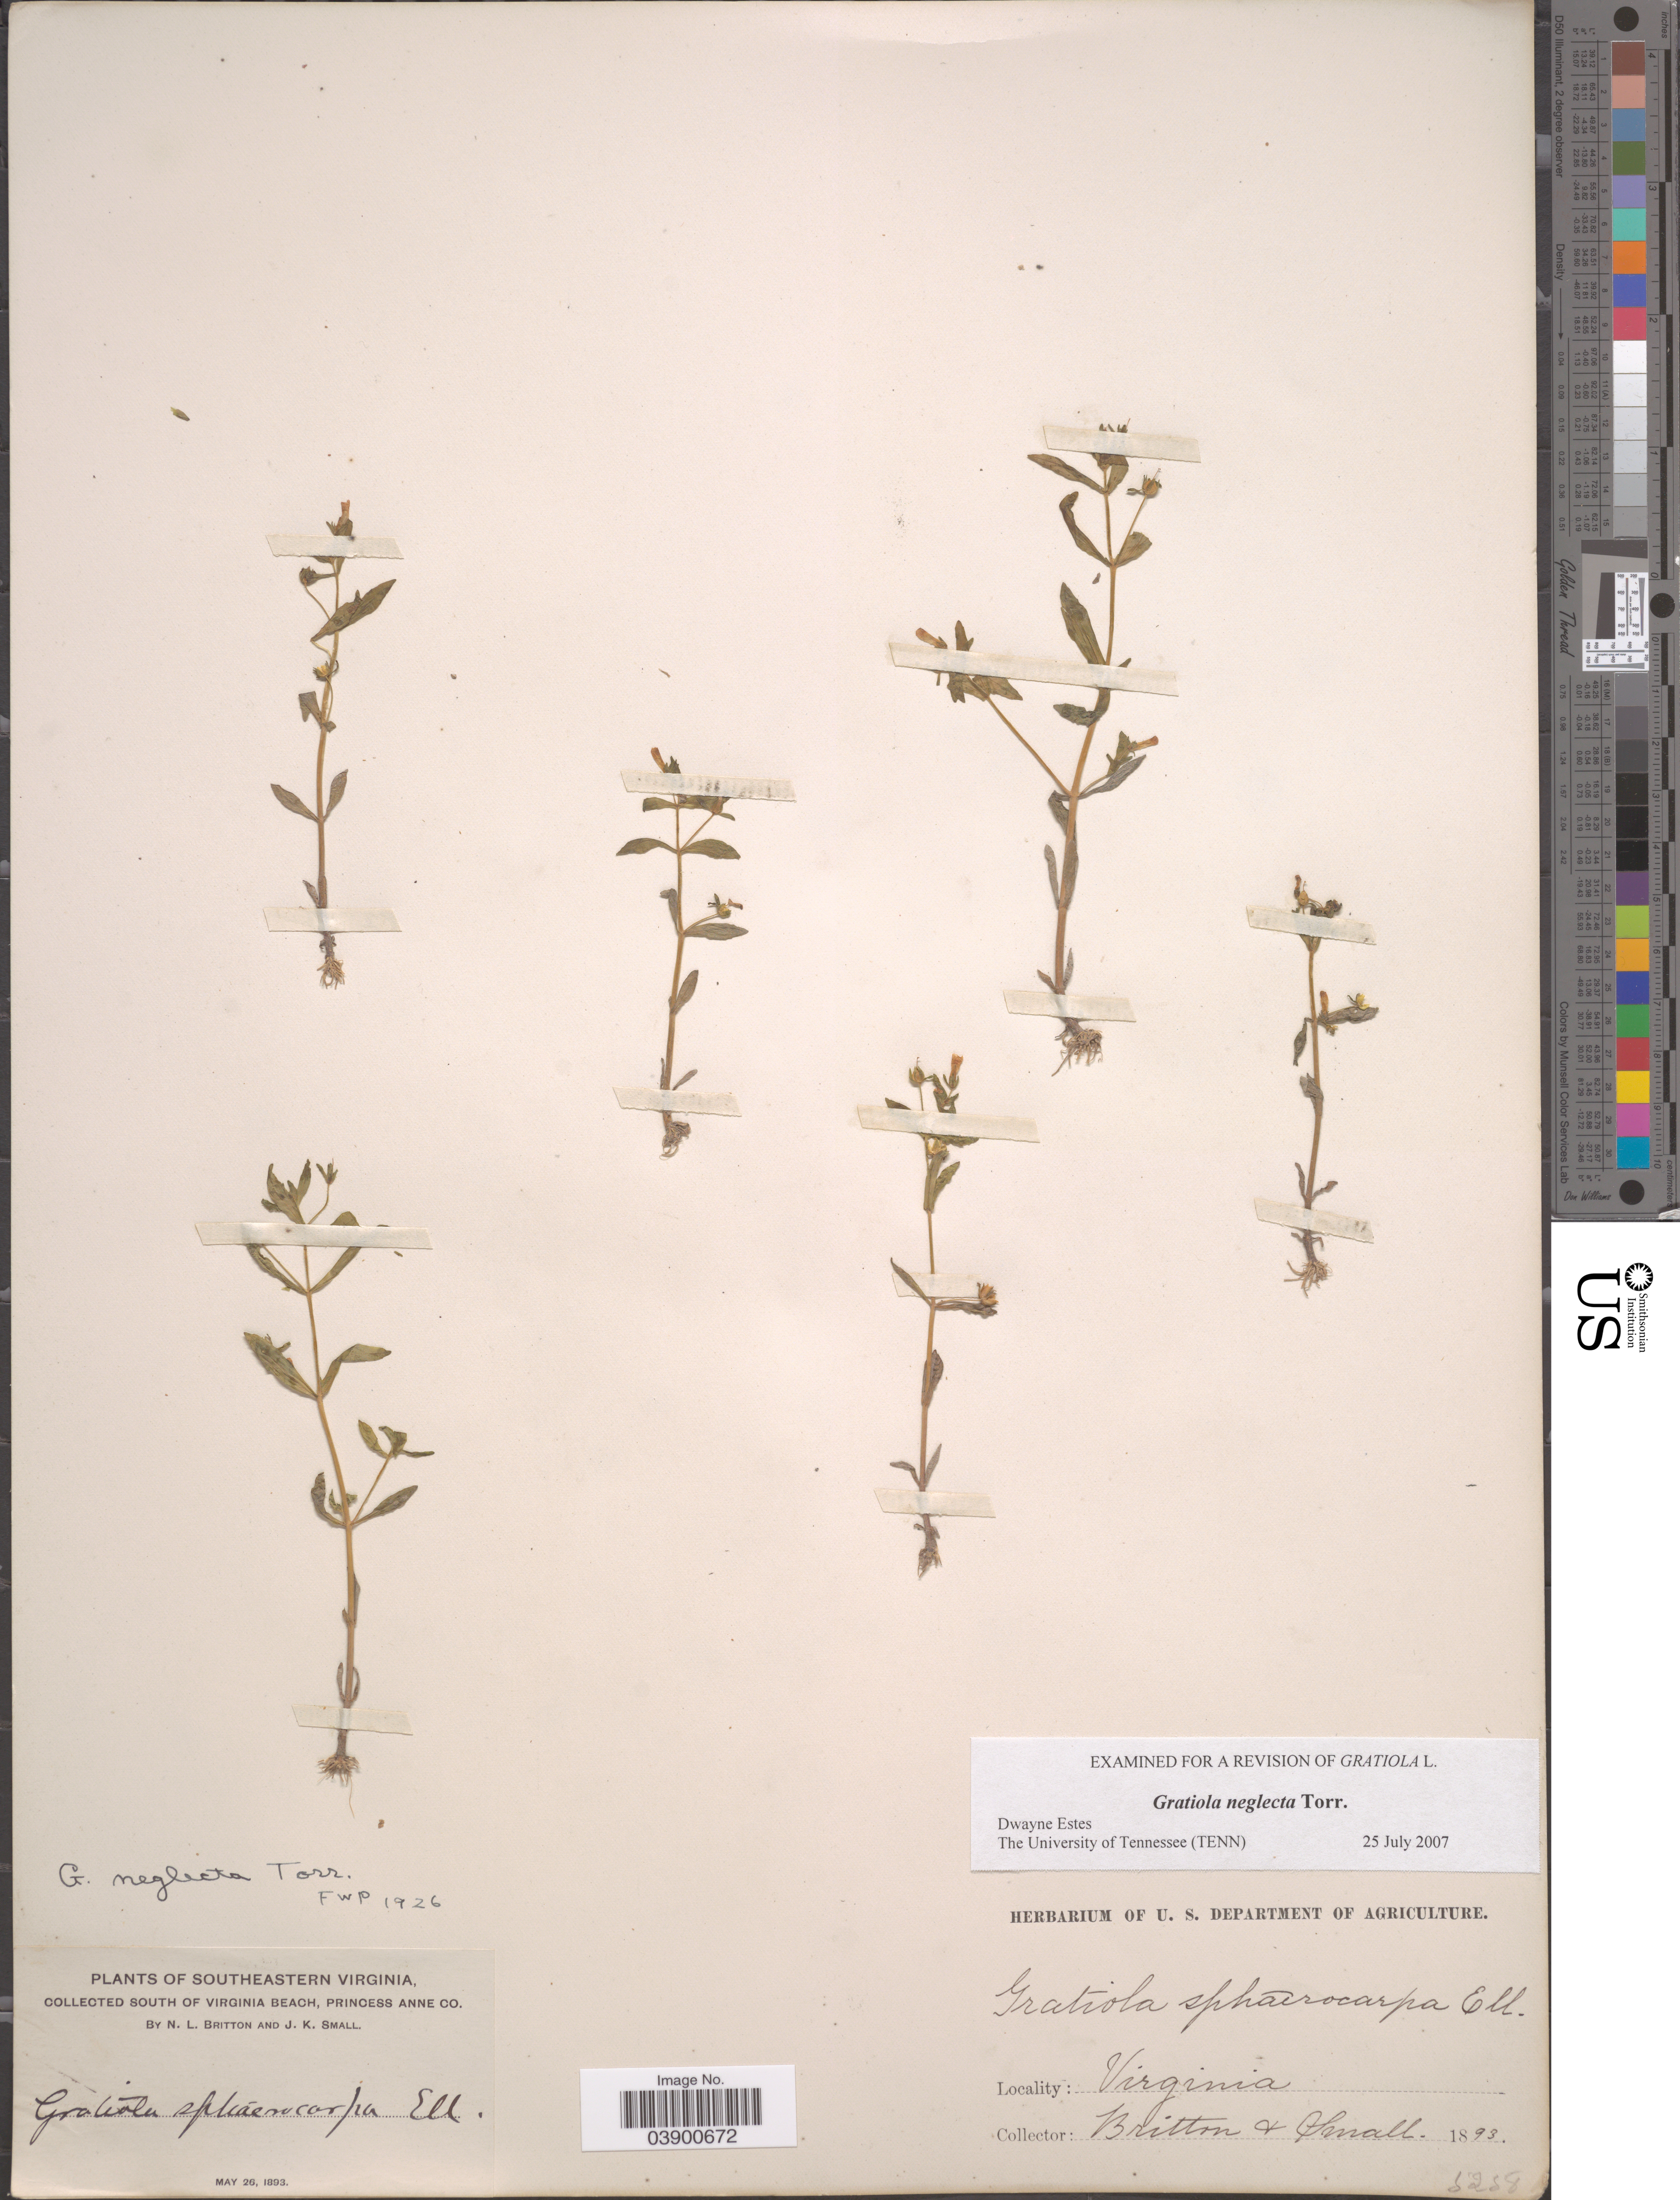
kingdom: Plantae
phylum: Tracheophyta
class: Magnoliopsida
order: Lamiales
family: Plantaginaceae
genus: Gratiola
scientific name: Gratiola neglecta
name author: Torr.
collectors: Mrs. N. L. Britton & J. K. Small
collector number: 5238*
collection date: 1893-05-26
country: United States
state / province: Virginia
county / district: Rappahannock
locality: Southeastern Virginia. South of Virginia Beach, Princess Anne Co.